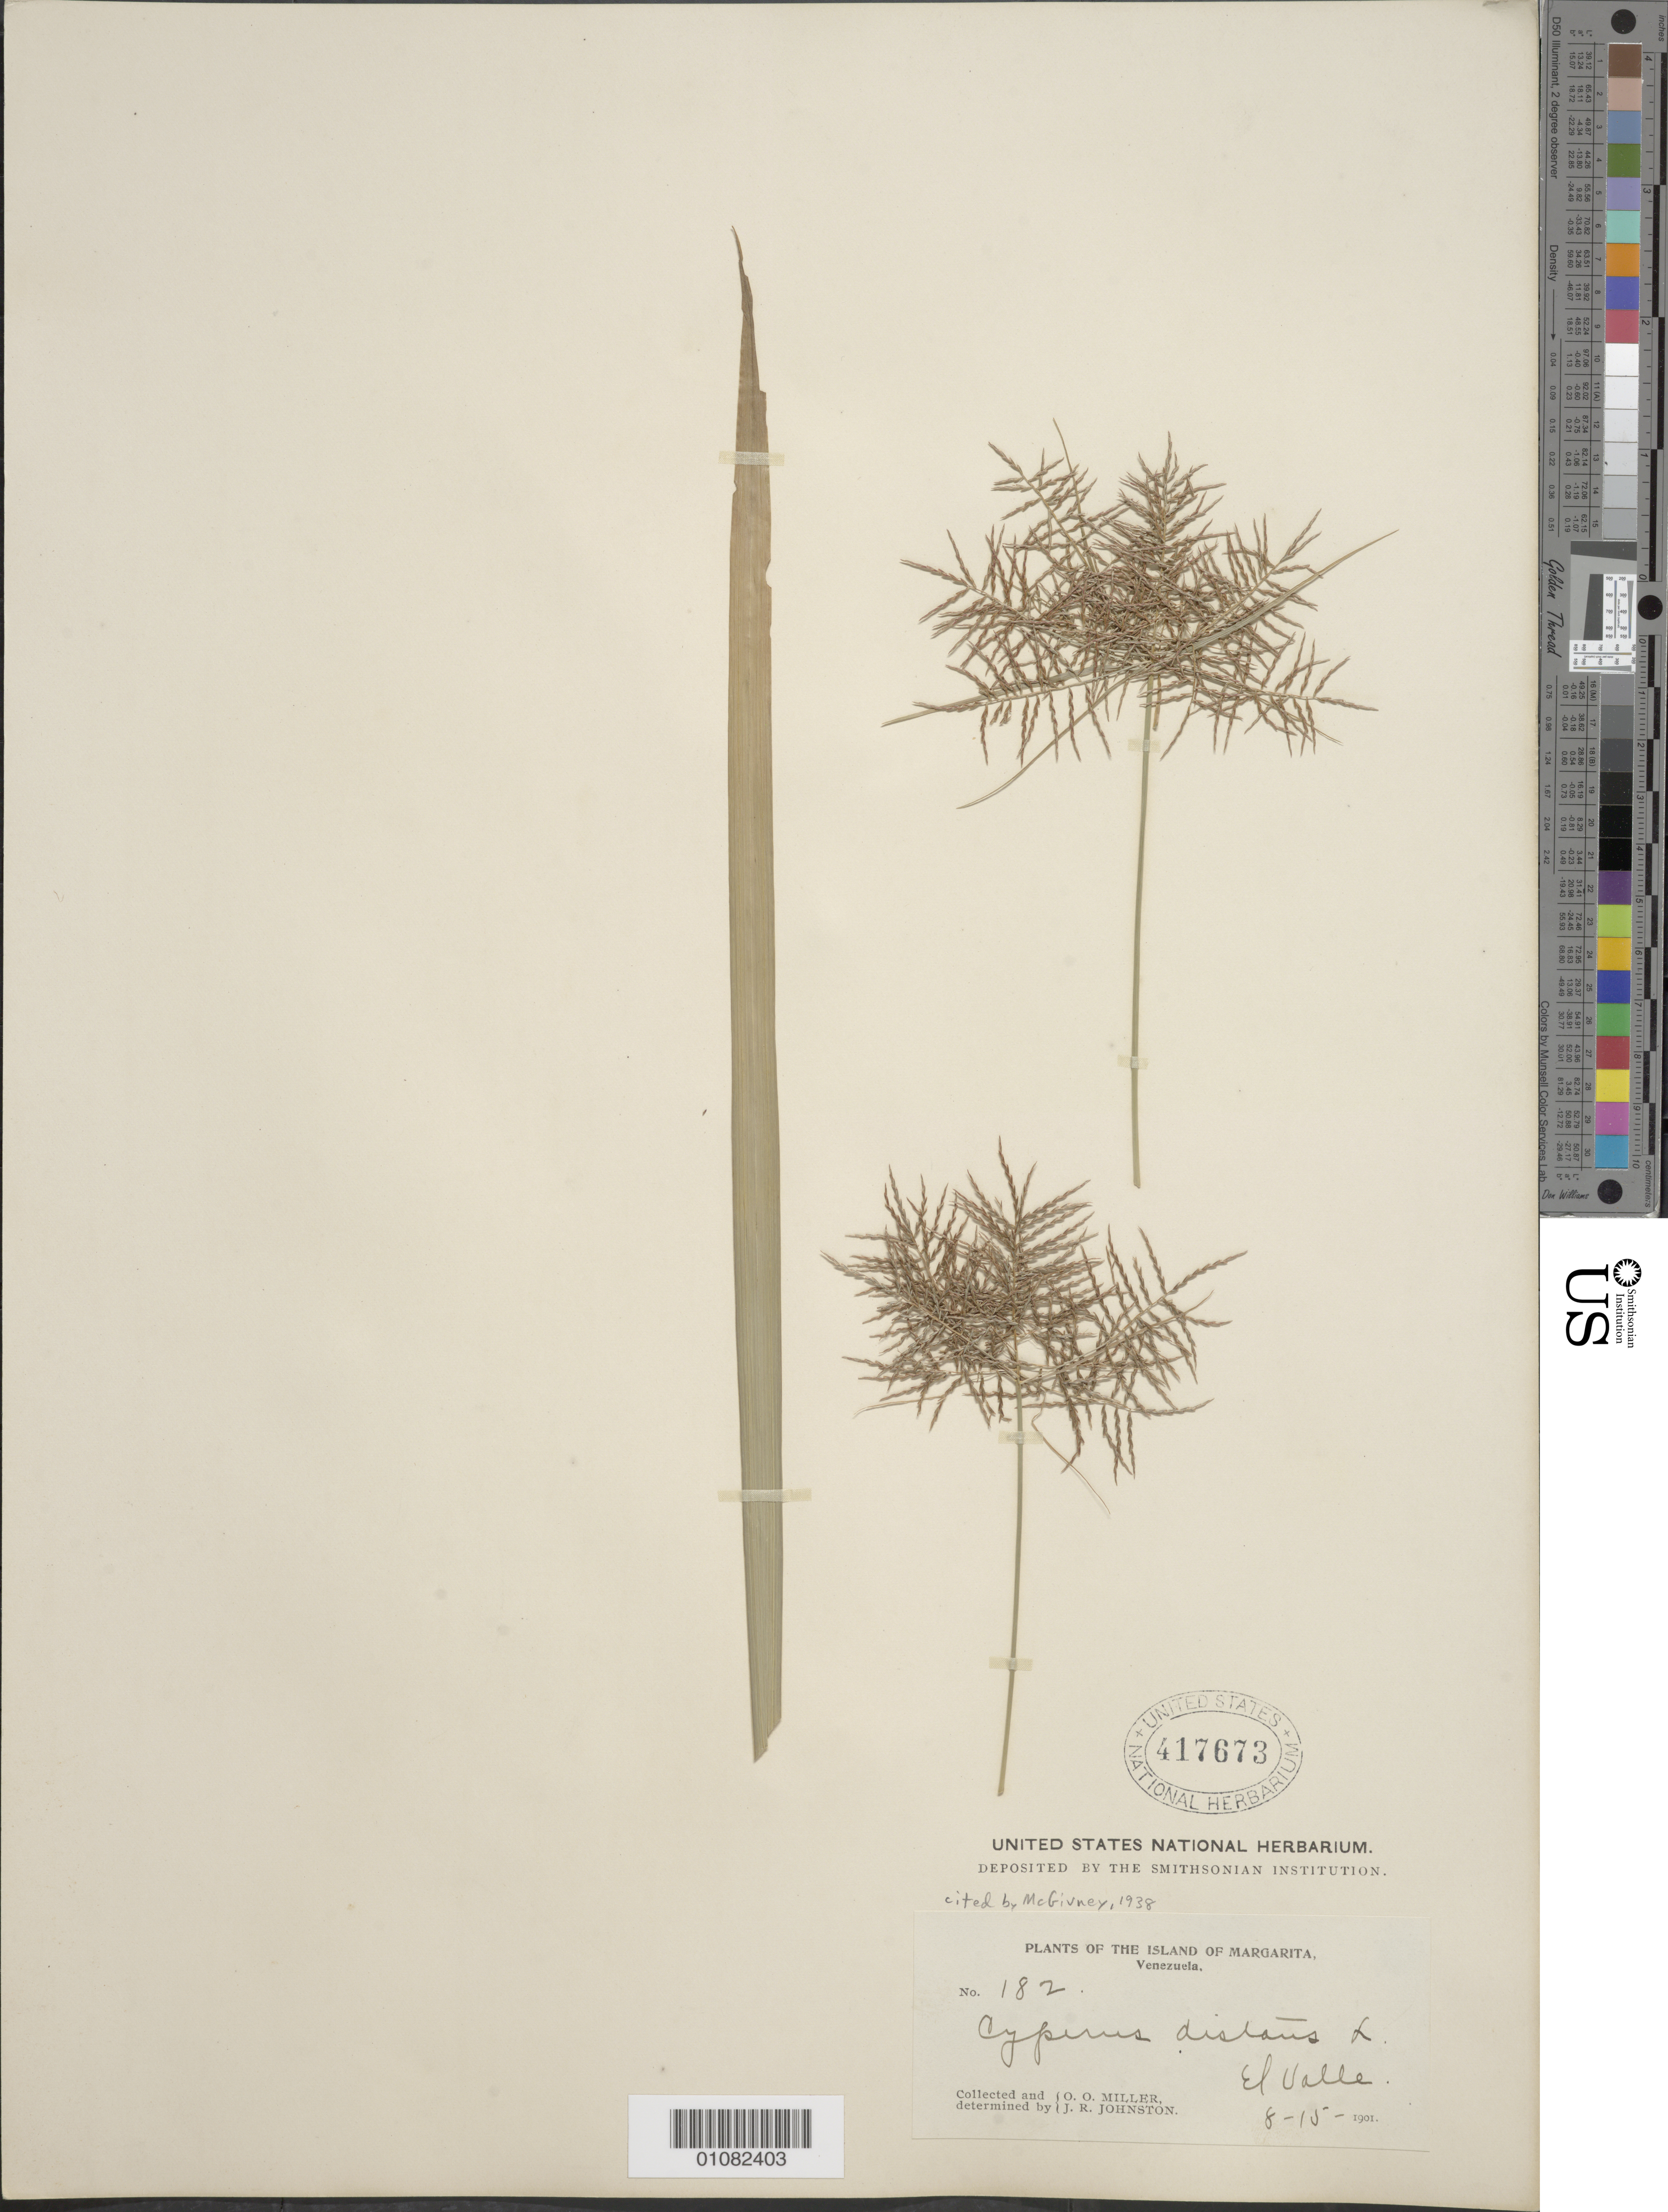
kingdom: Plantae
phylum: Tracheophyta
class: Liliopsida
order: Poales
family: Cyperaceae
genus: Cyperus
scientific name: Cyperus distans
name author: L. f.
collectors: O. O. Miller & J. Johnston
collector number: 182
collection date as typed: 15 Aug 1901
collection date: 1901-08-15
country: Venezuela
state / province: Nueva Esparta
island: Margarita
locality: El Valle.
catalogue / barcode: US 417673